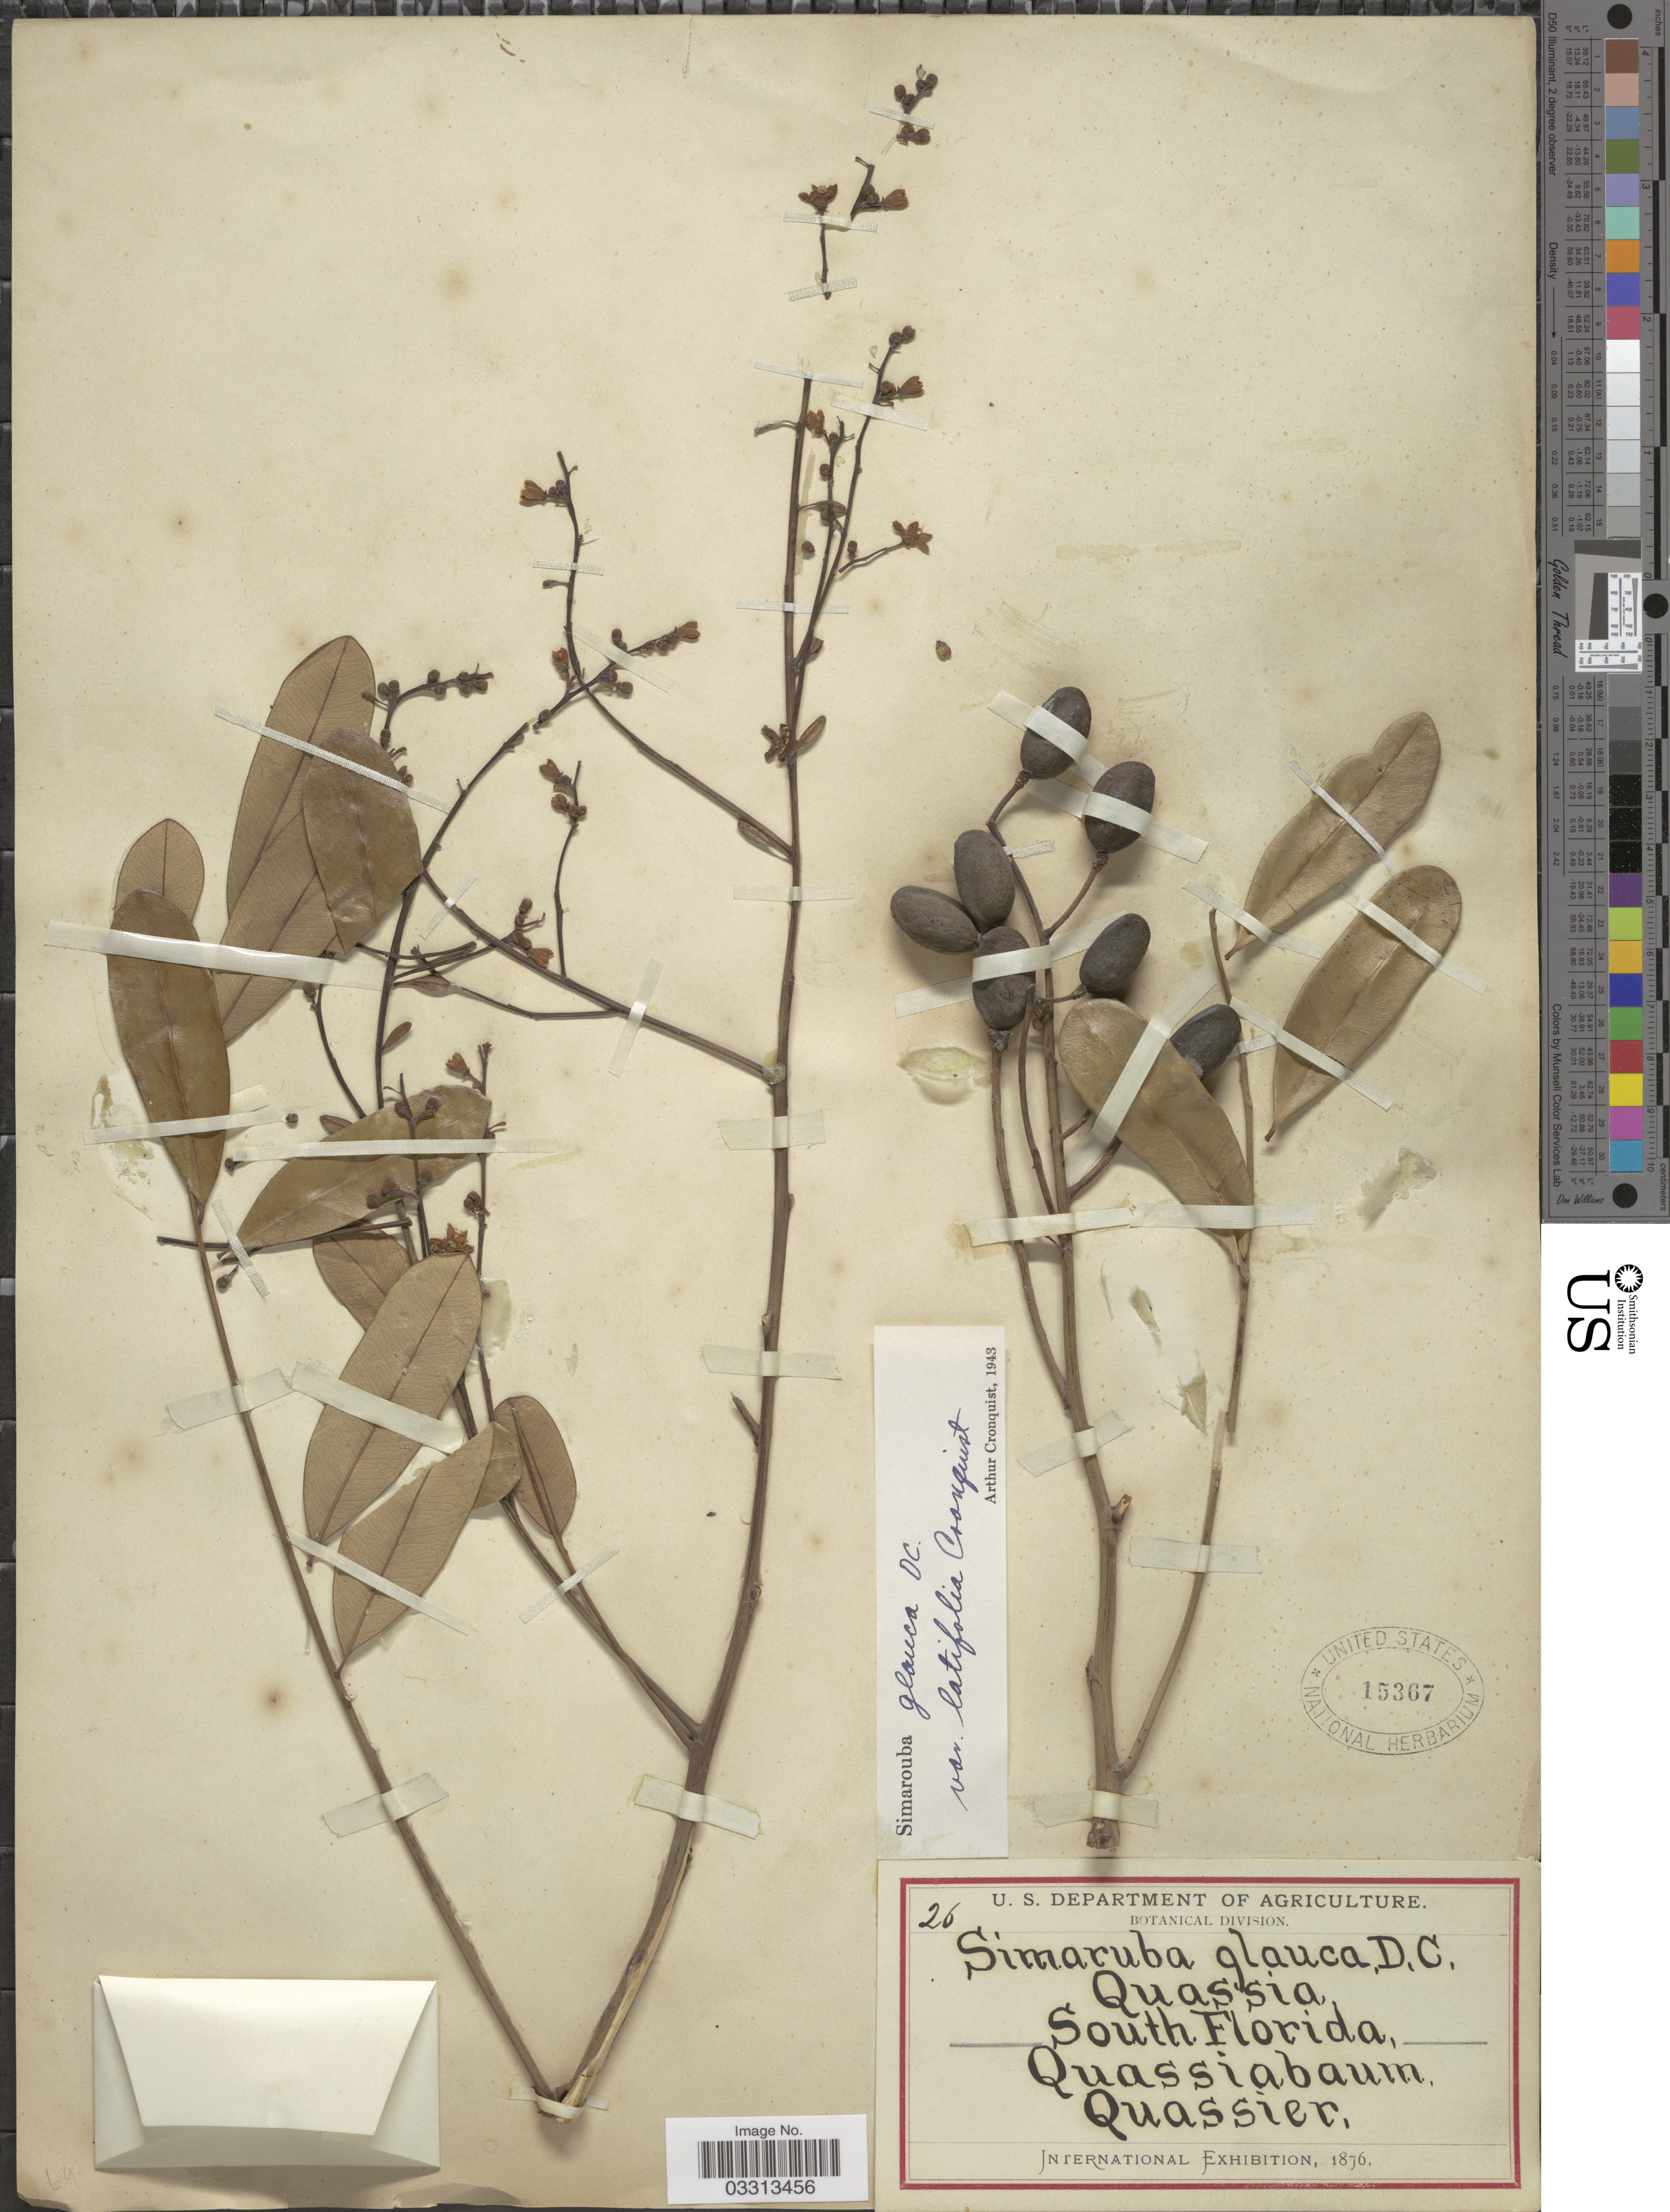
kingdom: Plantae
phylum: Tracheophyta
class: Magnoliopsida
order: Sapindales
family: Simaroubaceae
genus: Simarouba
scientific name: Simarouba glauca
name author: DC.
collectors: U.S. Department of Agriculture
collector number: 26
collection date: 1876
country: United States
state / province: Florida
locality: South Florida.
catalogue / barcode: US 15367